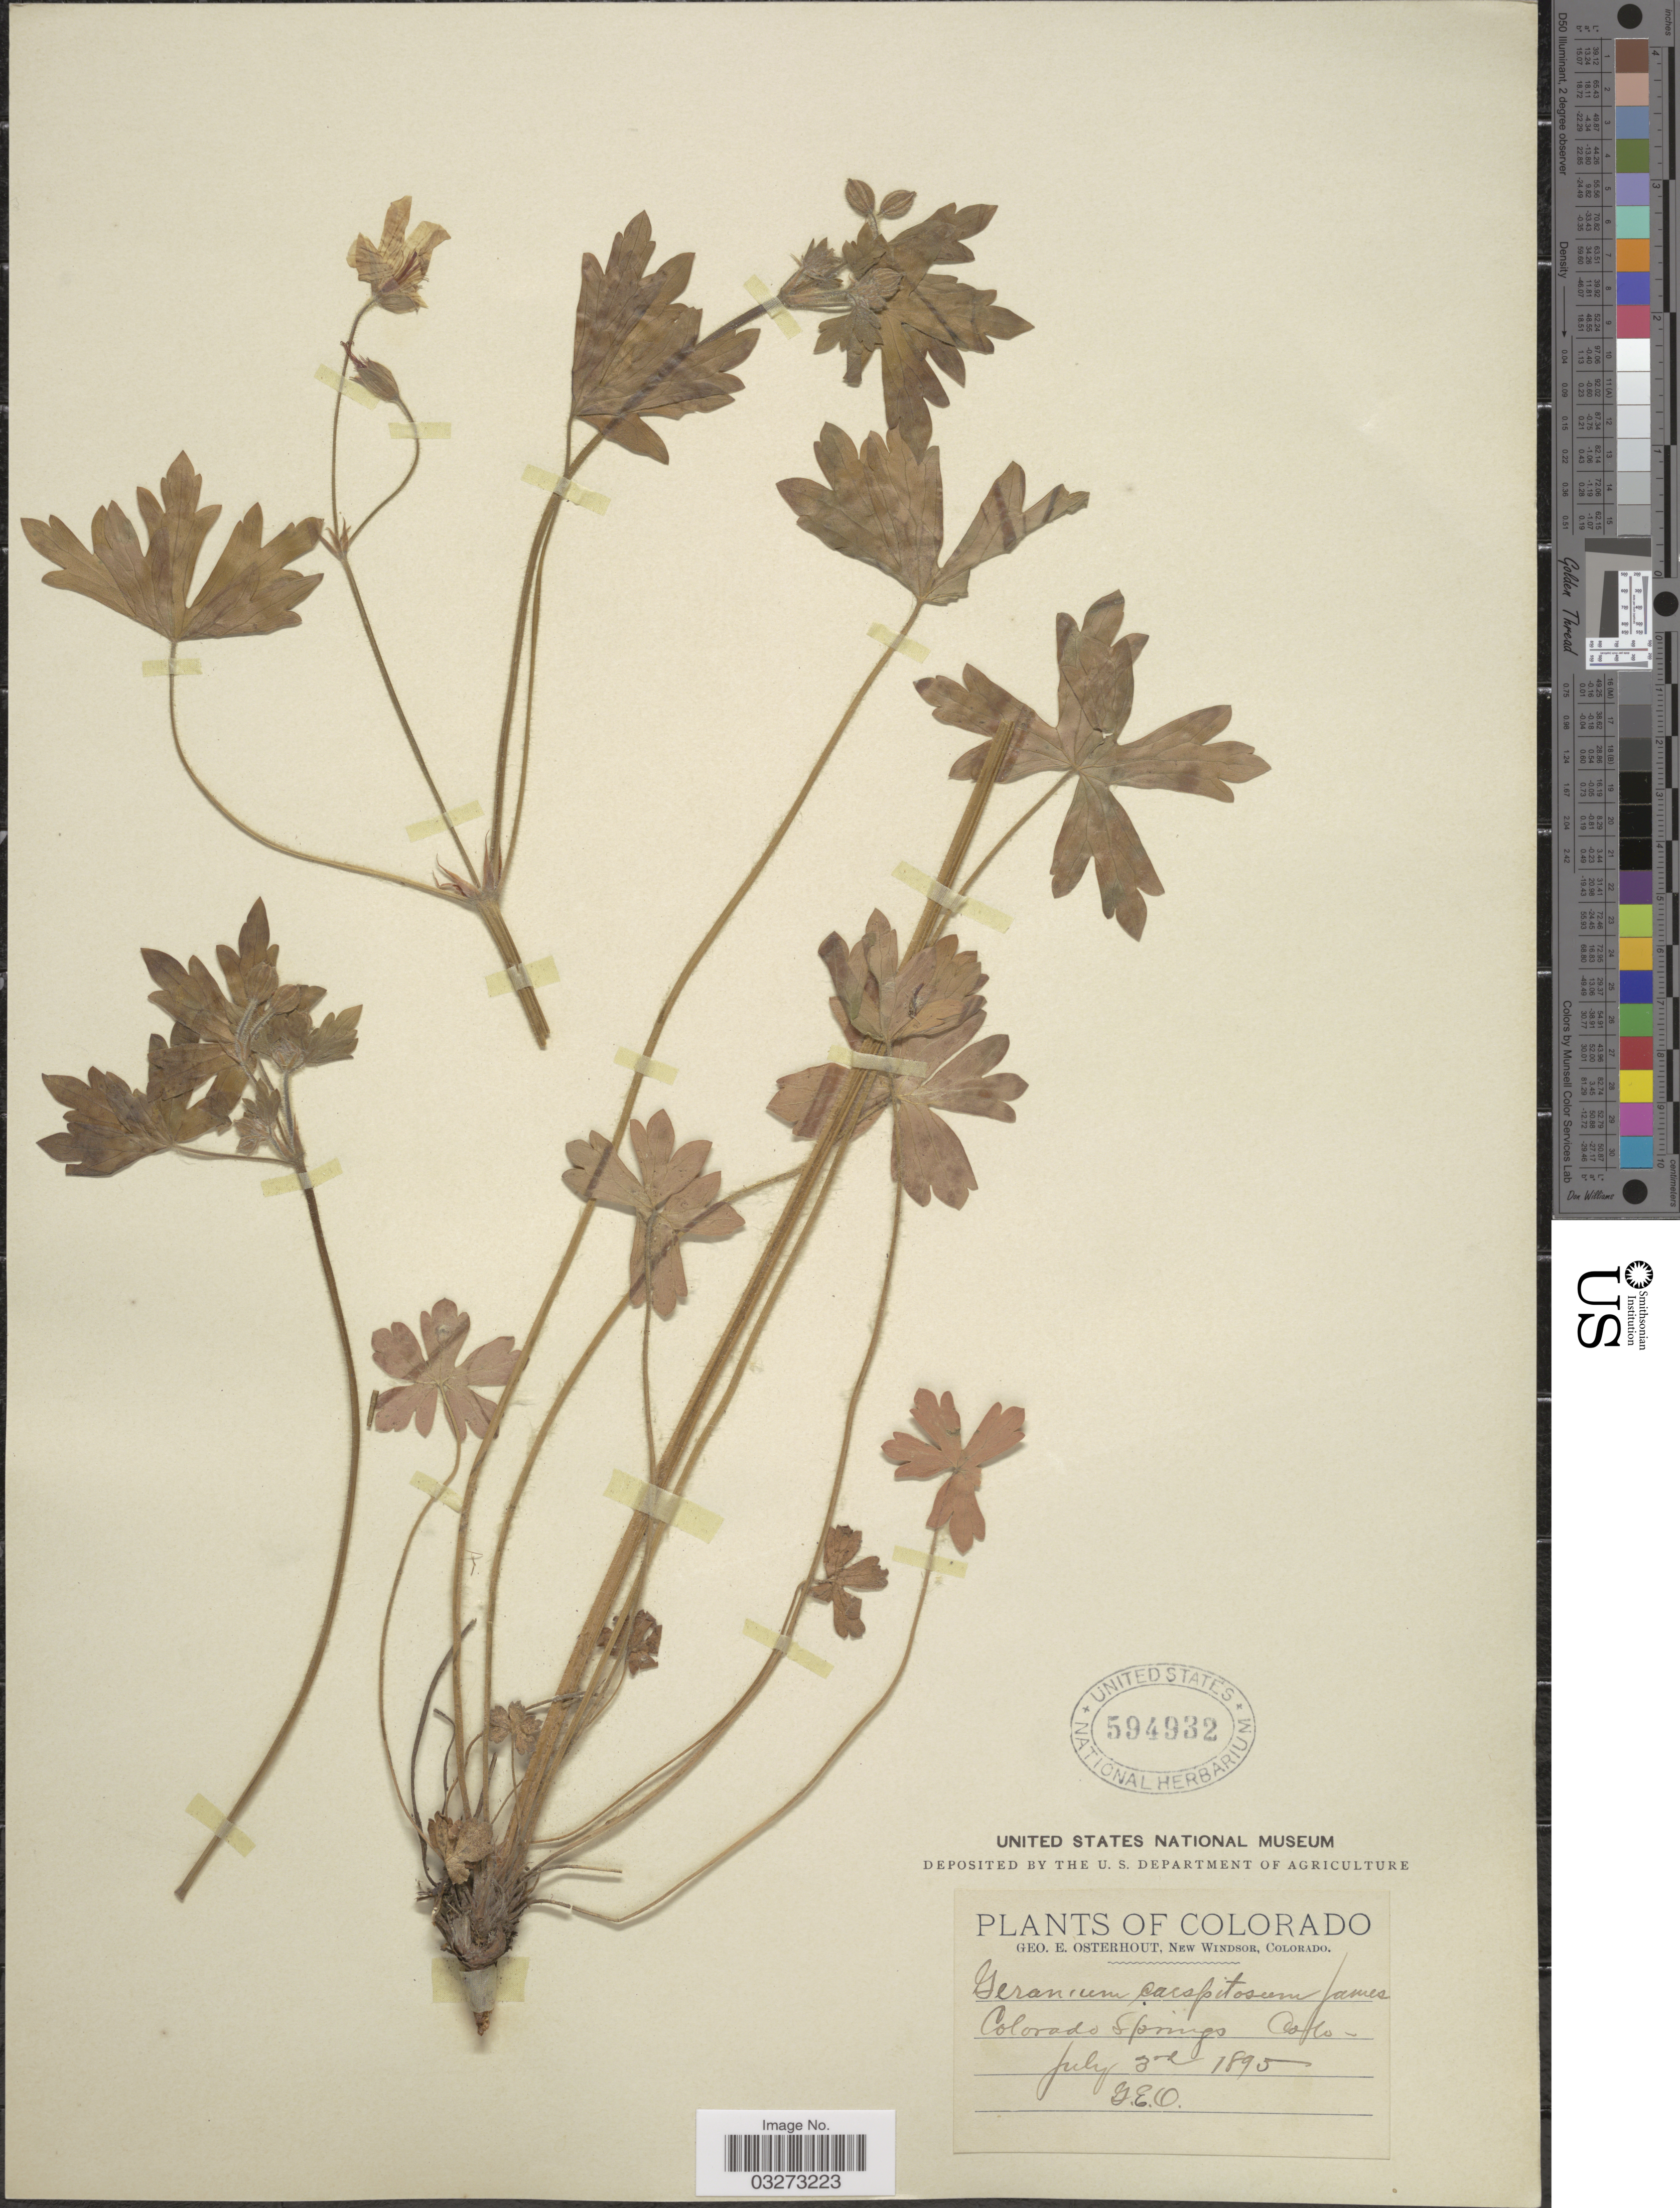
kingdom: Plantae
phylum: Tracheophyta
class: Magnoliopsida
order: Geraniales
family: Geraniaceae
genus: Geranium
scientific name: Geranium caespitosum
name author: E. James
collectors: G. Osterhout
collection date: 1895-07-03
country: United States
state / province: Colorado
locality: Colorado Springs.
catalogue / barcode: US 594932